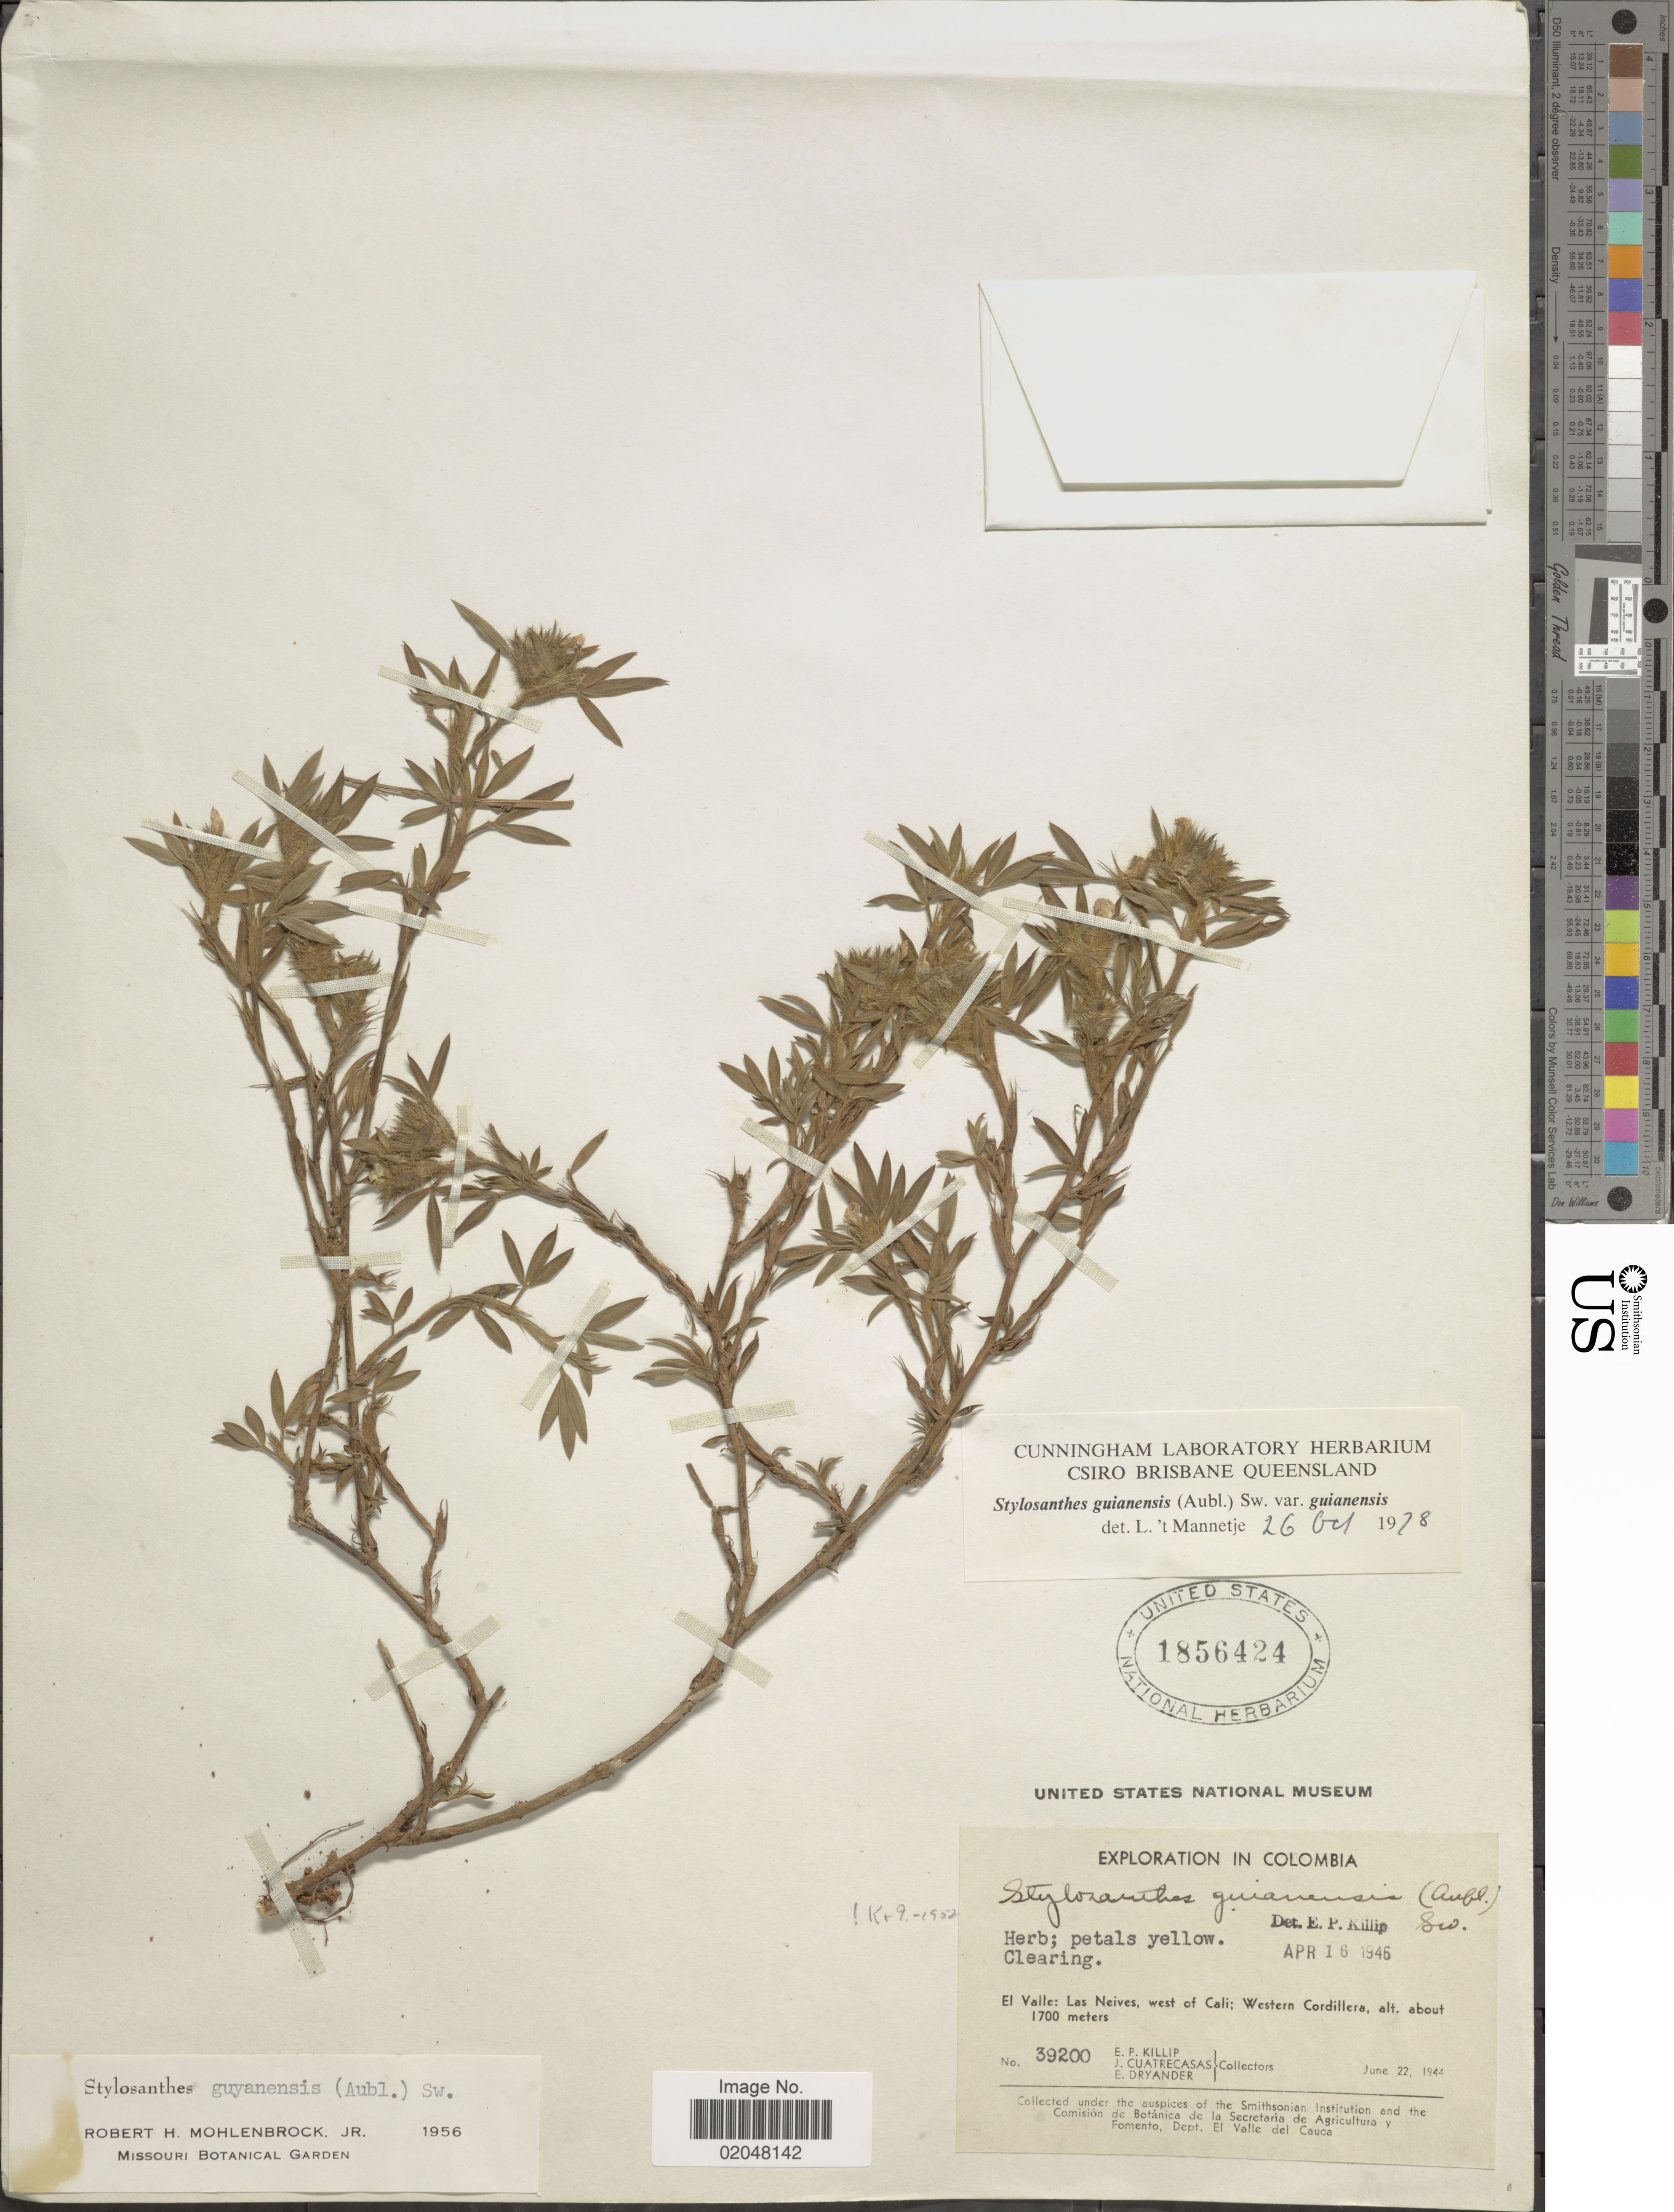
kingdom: Plantae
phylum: Tracheophyta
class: Magnoliopsida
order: Fabales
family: Fabaceae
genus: Stylosanthes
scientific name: Stylosanthes guianensis var. guianensis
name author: (Aubl.) Sw.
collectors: E. P. Killip, J. Cuatrecasas & E. Dryander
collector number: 39200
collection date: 1944-06-22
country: Colombia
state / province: Valle del Cauca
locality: El Valle: Las Neives, west of Cali; Western Cordillera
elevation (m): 1700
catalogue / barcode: US 1856424